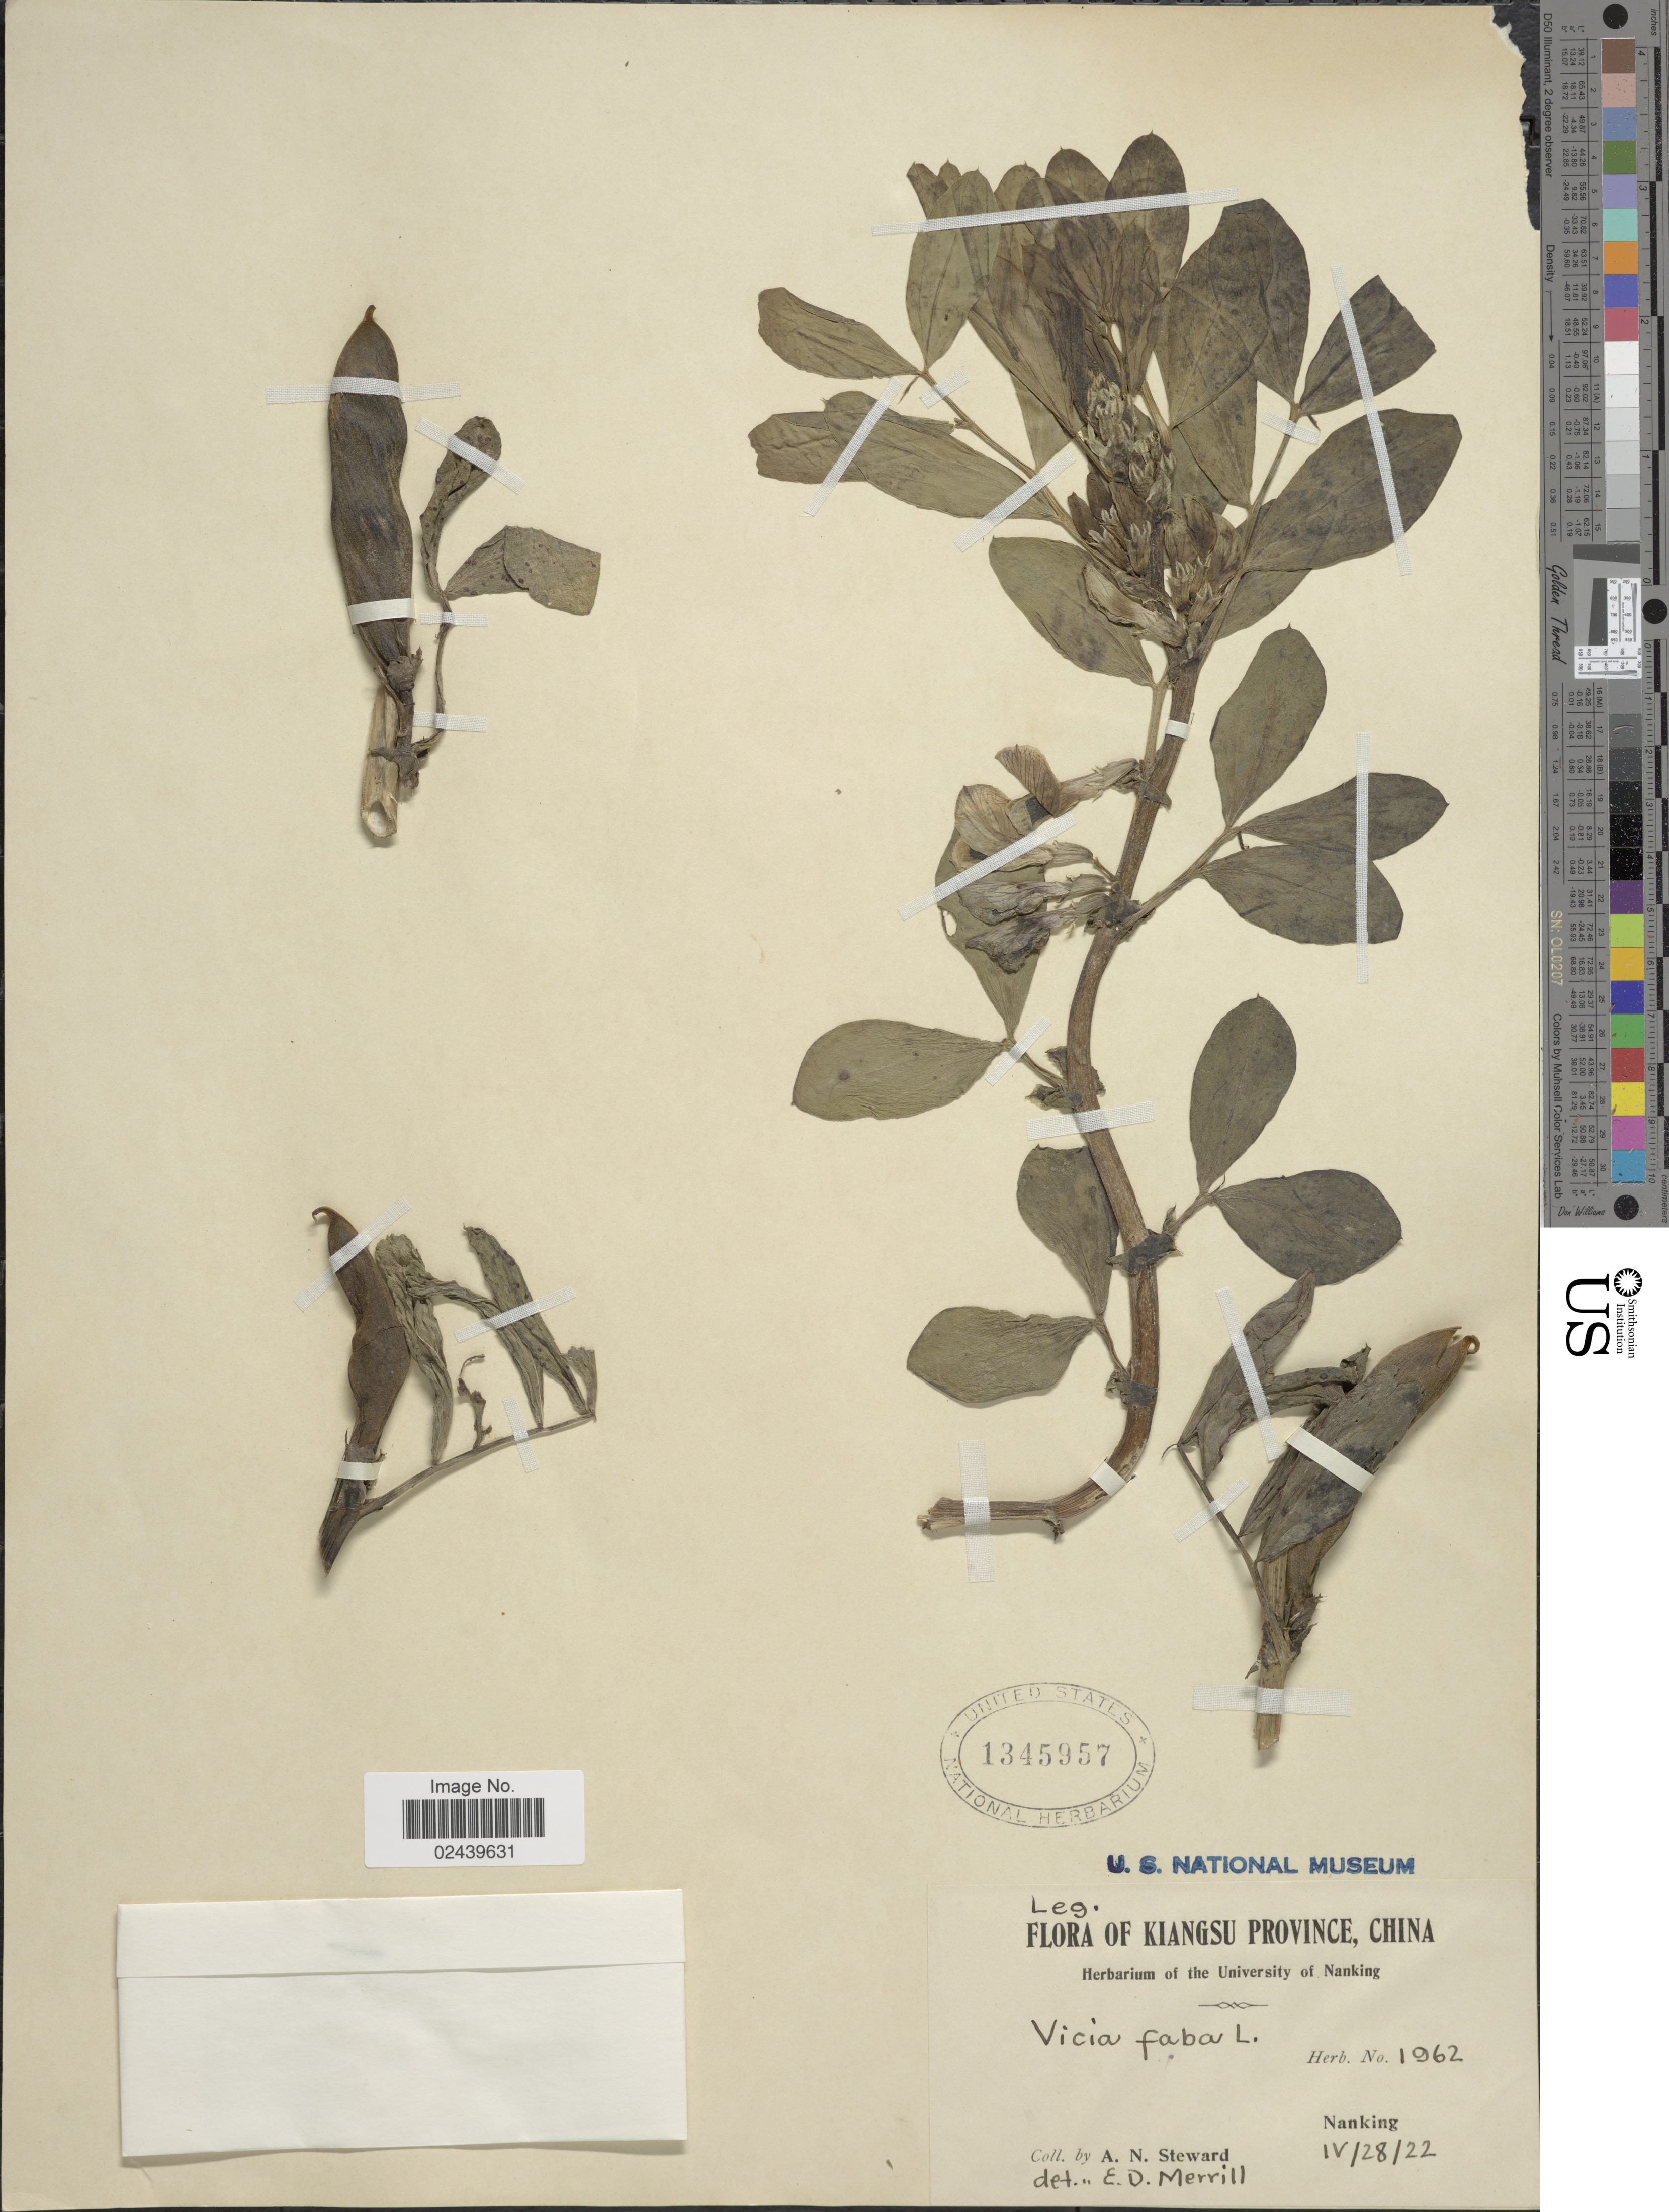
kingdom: Plantae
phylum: Tracheophyta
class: Magnoliopsida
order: Fabales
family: Fabaceae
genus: Vicia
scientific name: Vicia faba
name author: L.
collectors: A. N. Steward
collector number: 1962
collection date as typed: Transcribed d/m/y: 28/4/22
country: China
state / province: Jiangsu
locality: Kiangsu Province. Nanking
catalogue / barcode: US 1345957